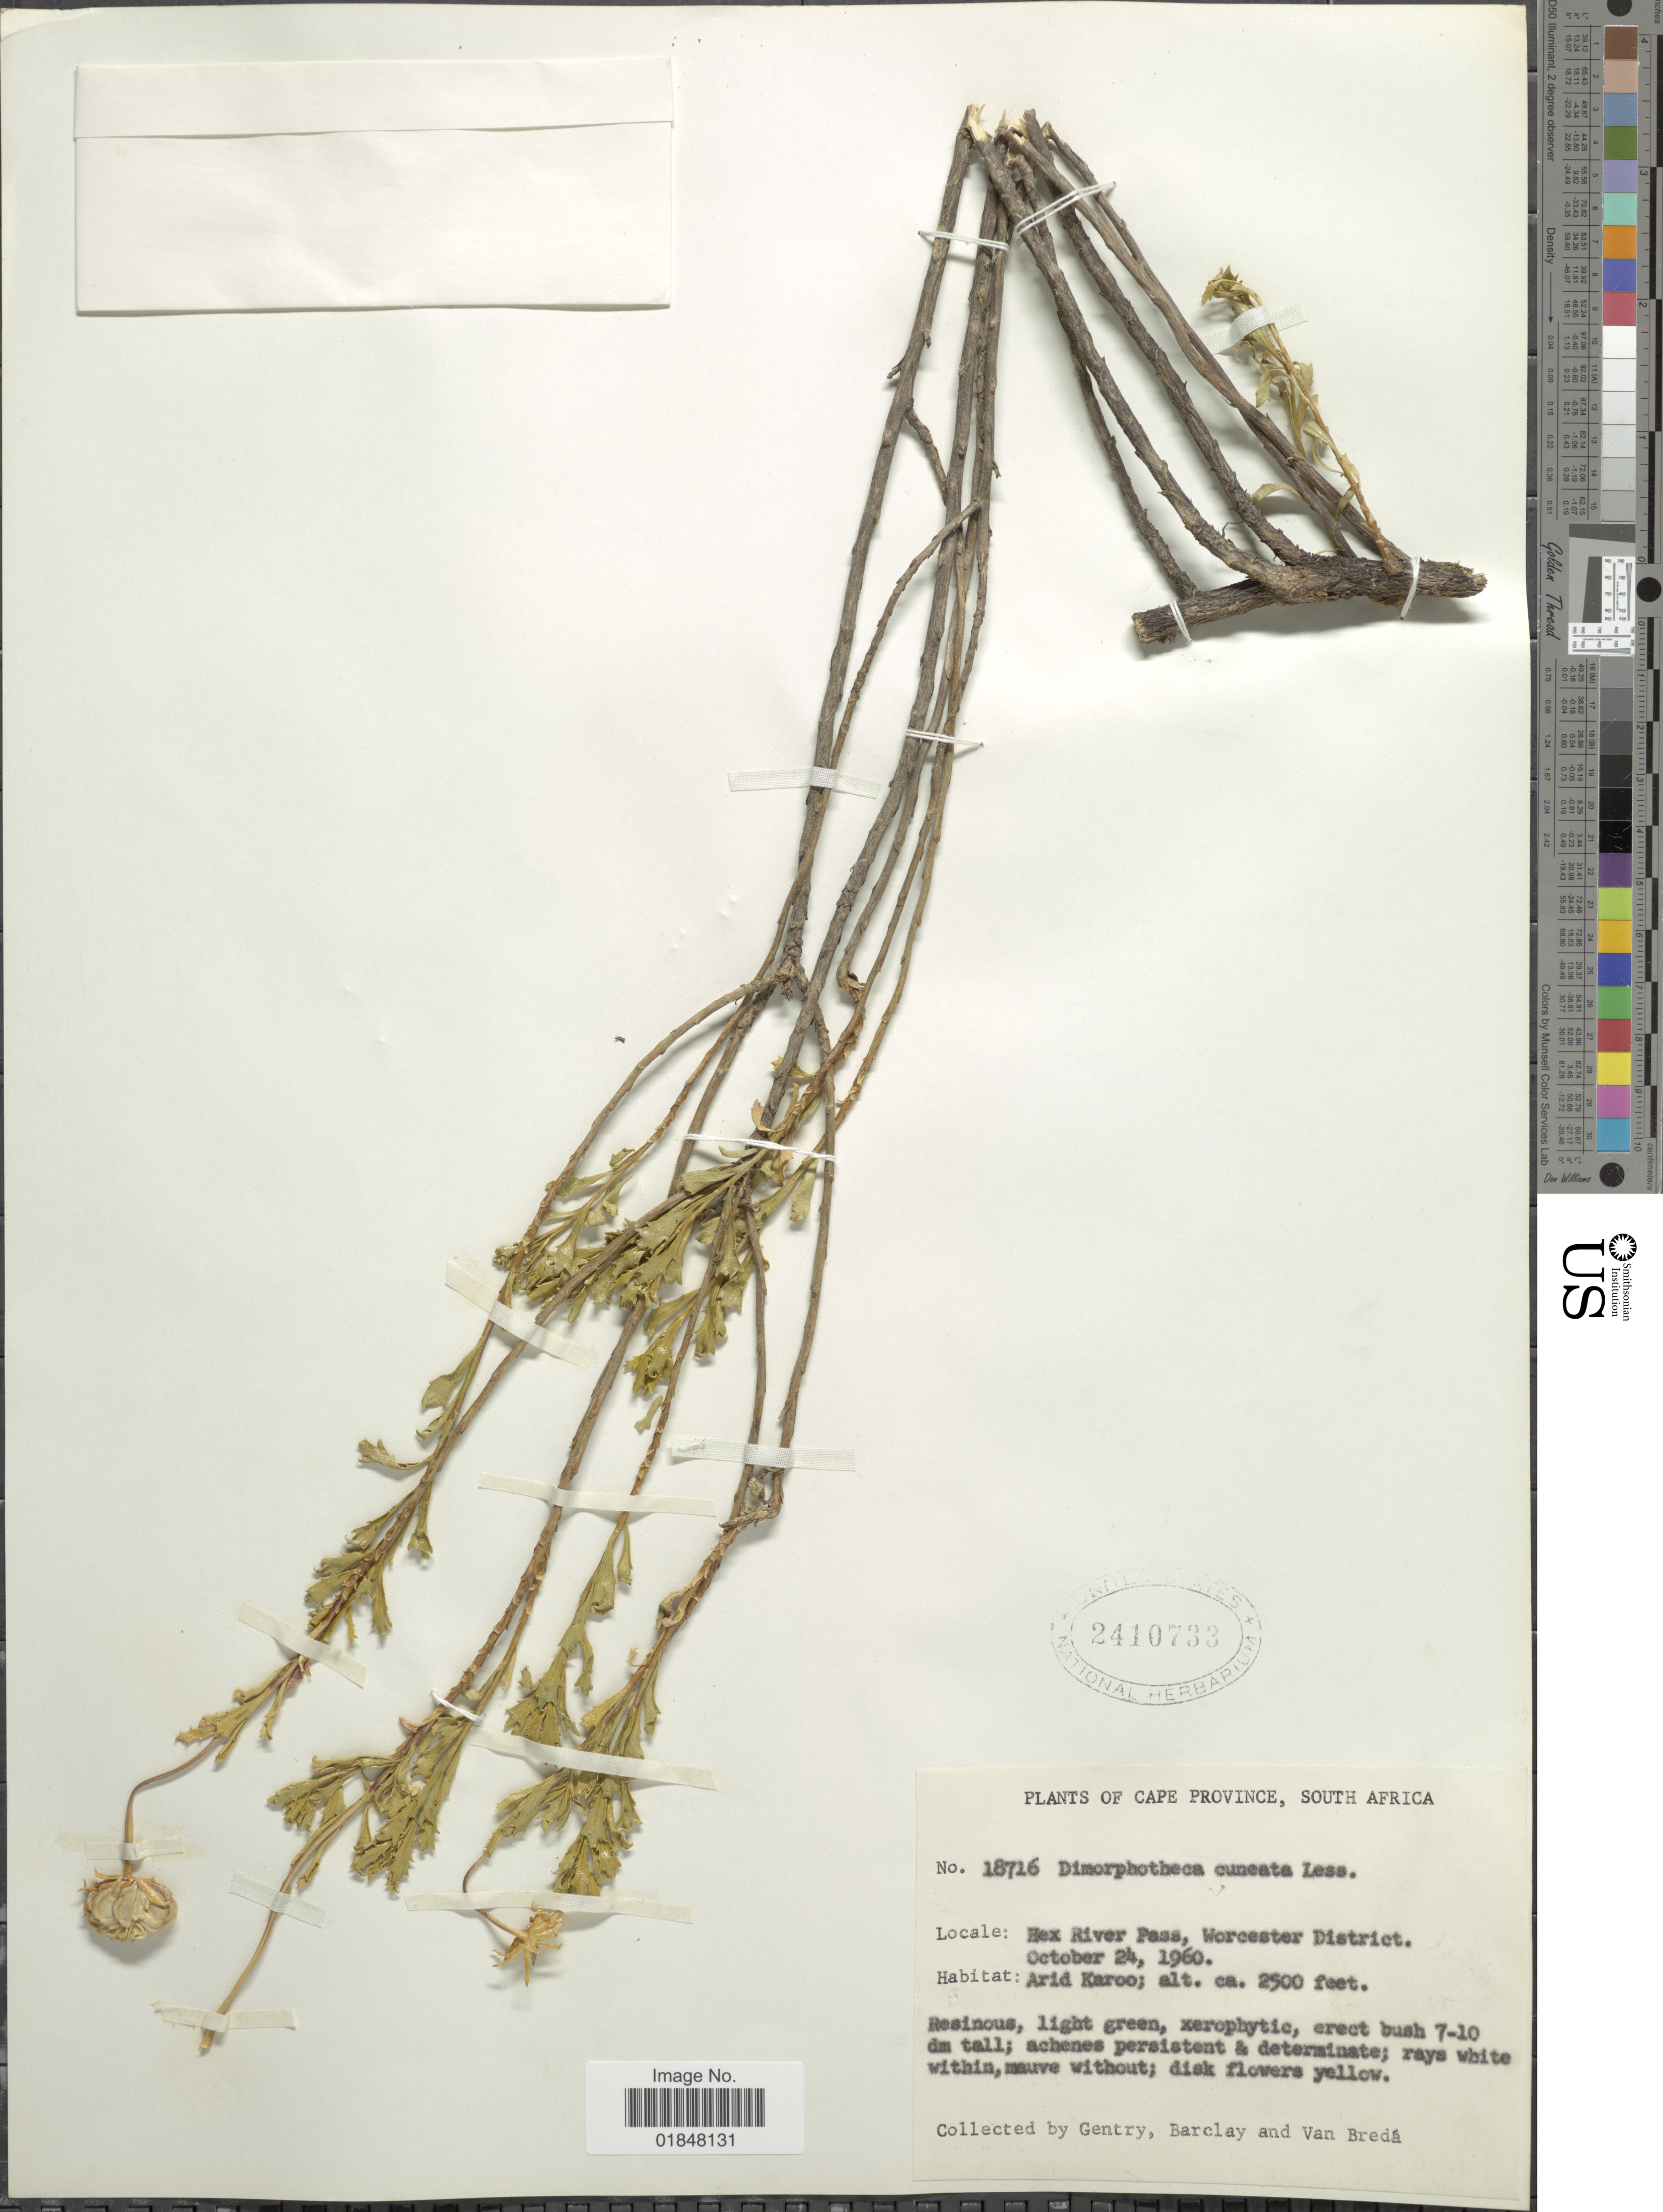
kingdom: Plantae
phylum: Tracheophyta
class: Magnoliopsida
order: Asterales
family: Asteraceae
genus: Dimorphotheca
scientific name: Dimorphotheca cuneata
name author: (Thunb.) Less.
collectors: Gentry, --, -- Barclay & Van Bredá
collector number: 18716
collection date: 1960-10-24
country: South Africa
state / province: Western Cape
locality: Hex River Pass, Worcester District, Arid Karoo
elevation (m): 762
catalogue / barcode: US 2410733